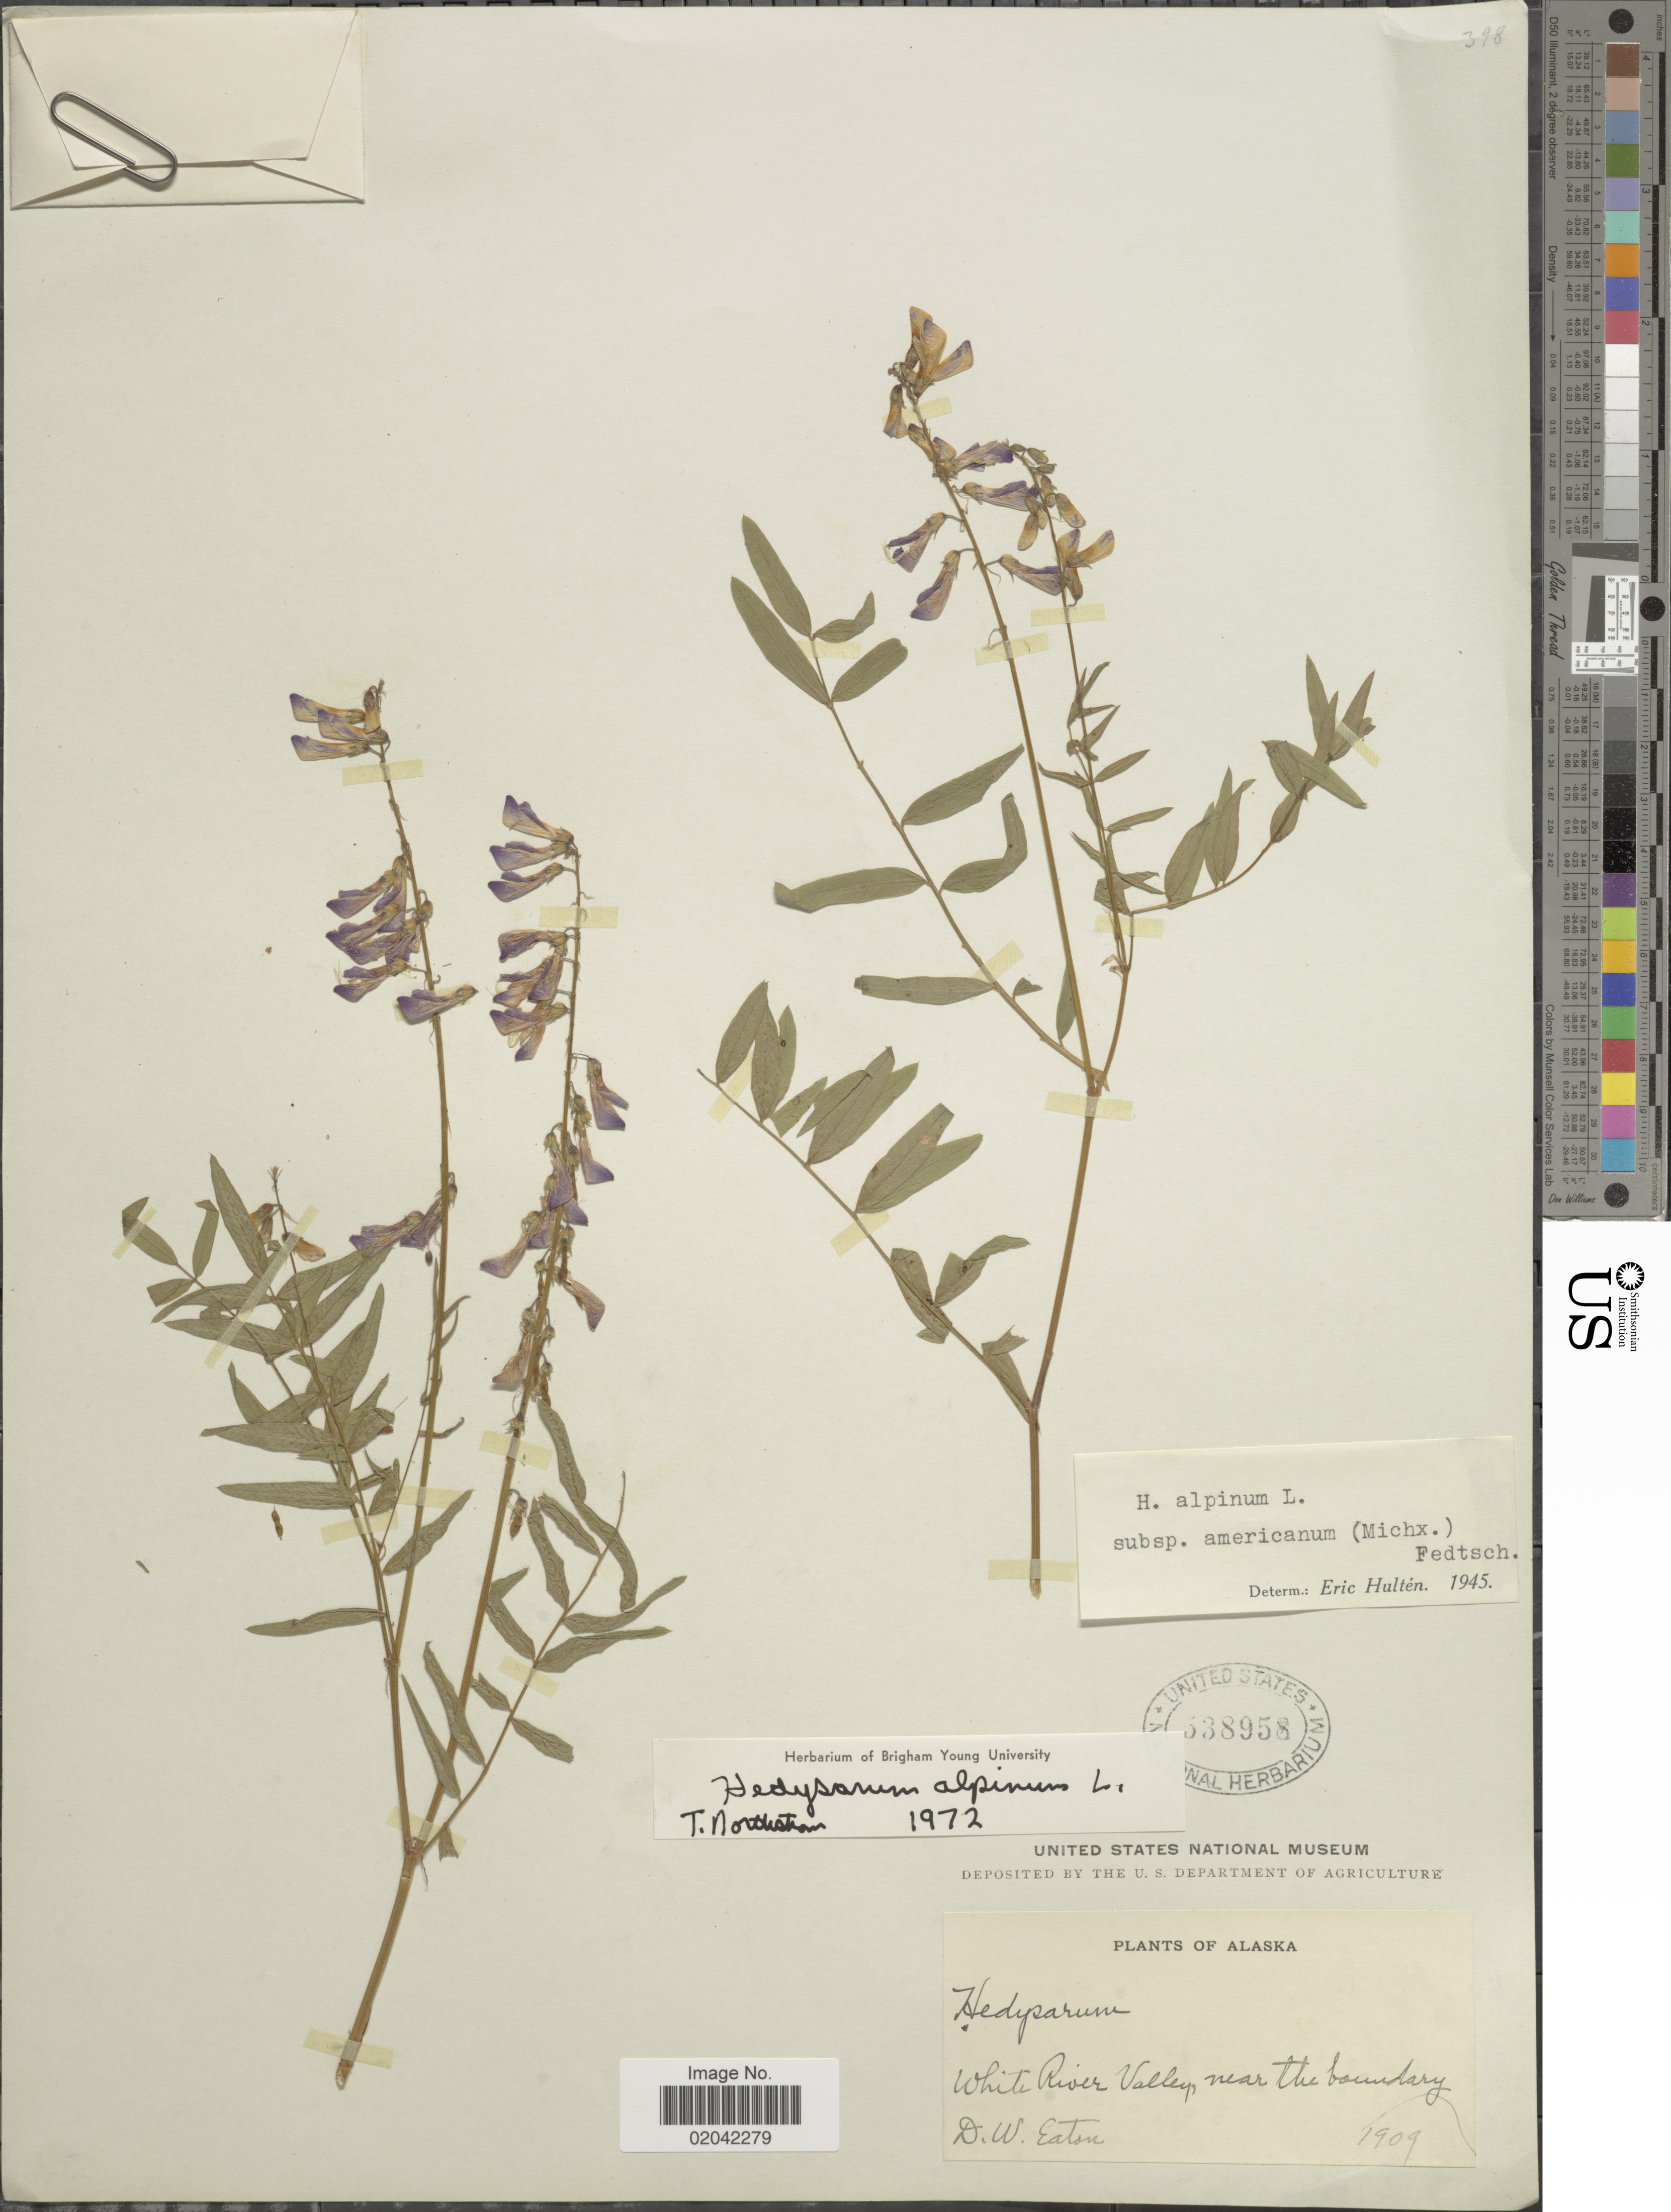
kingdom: Plantae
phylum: Tracheophyta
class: Magnoliopsida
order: Fabales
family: Fabaceae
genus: Hedysarum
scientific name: Hedysarum alpinum var. americanum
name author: Michx. ex Pursh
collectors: D. Eaton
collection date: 1909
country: United States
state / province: Alaska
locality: White River Valley, near the boundary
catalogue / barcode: US 538958